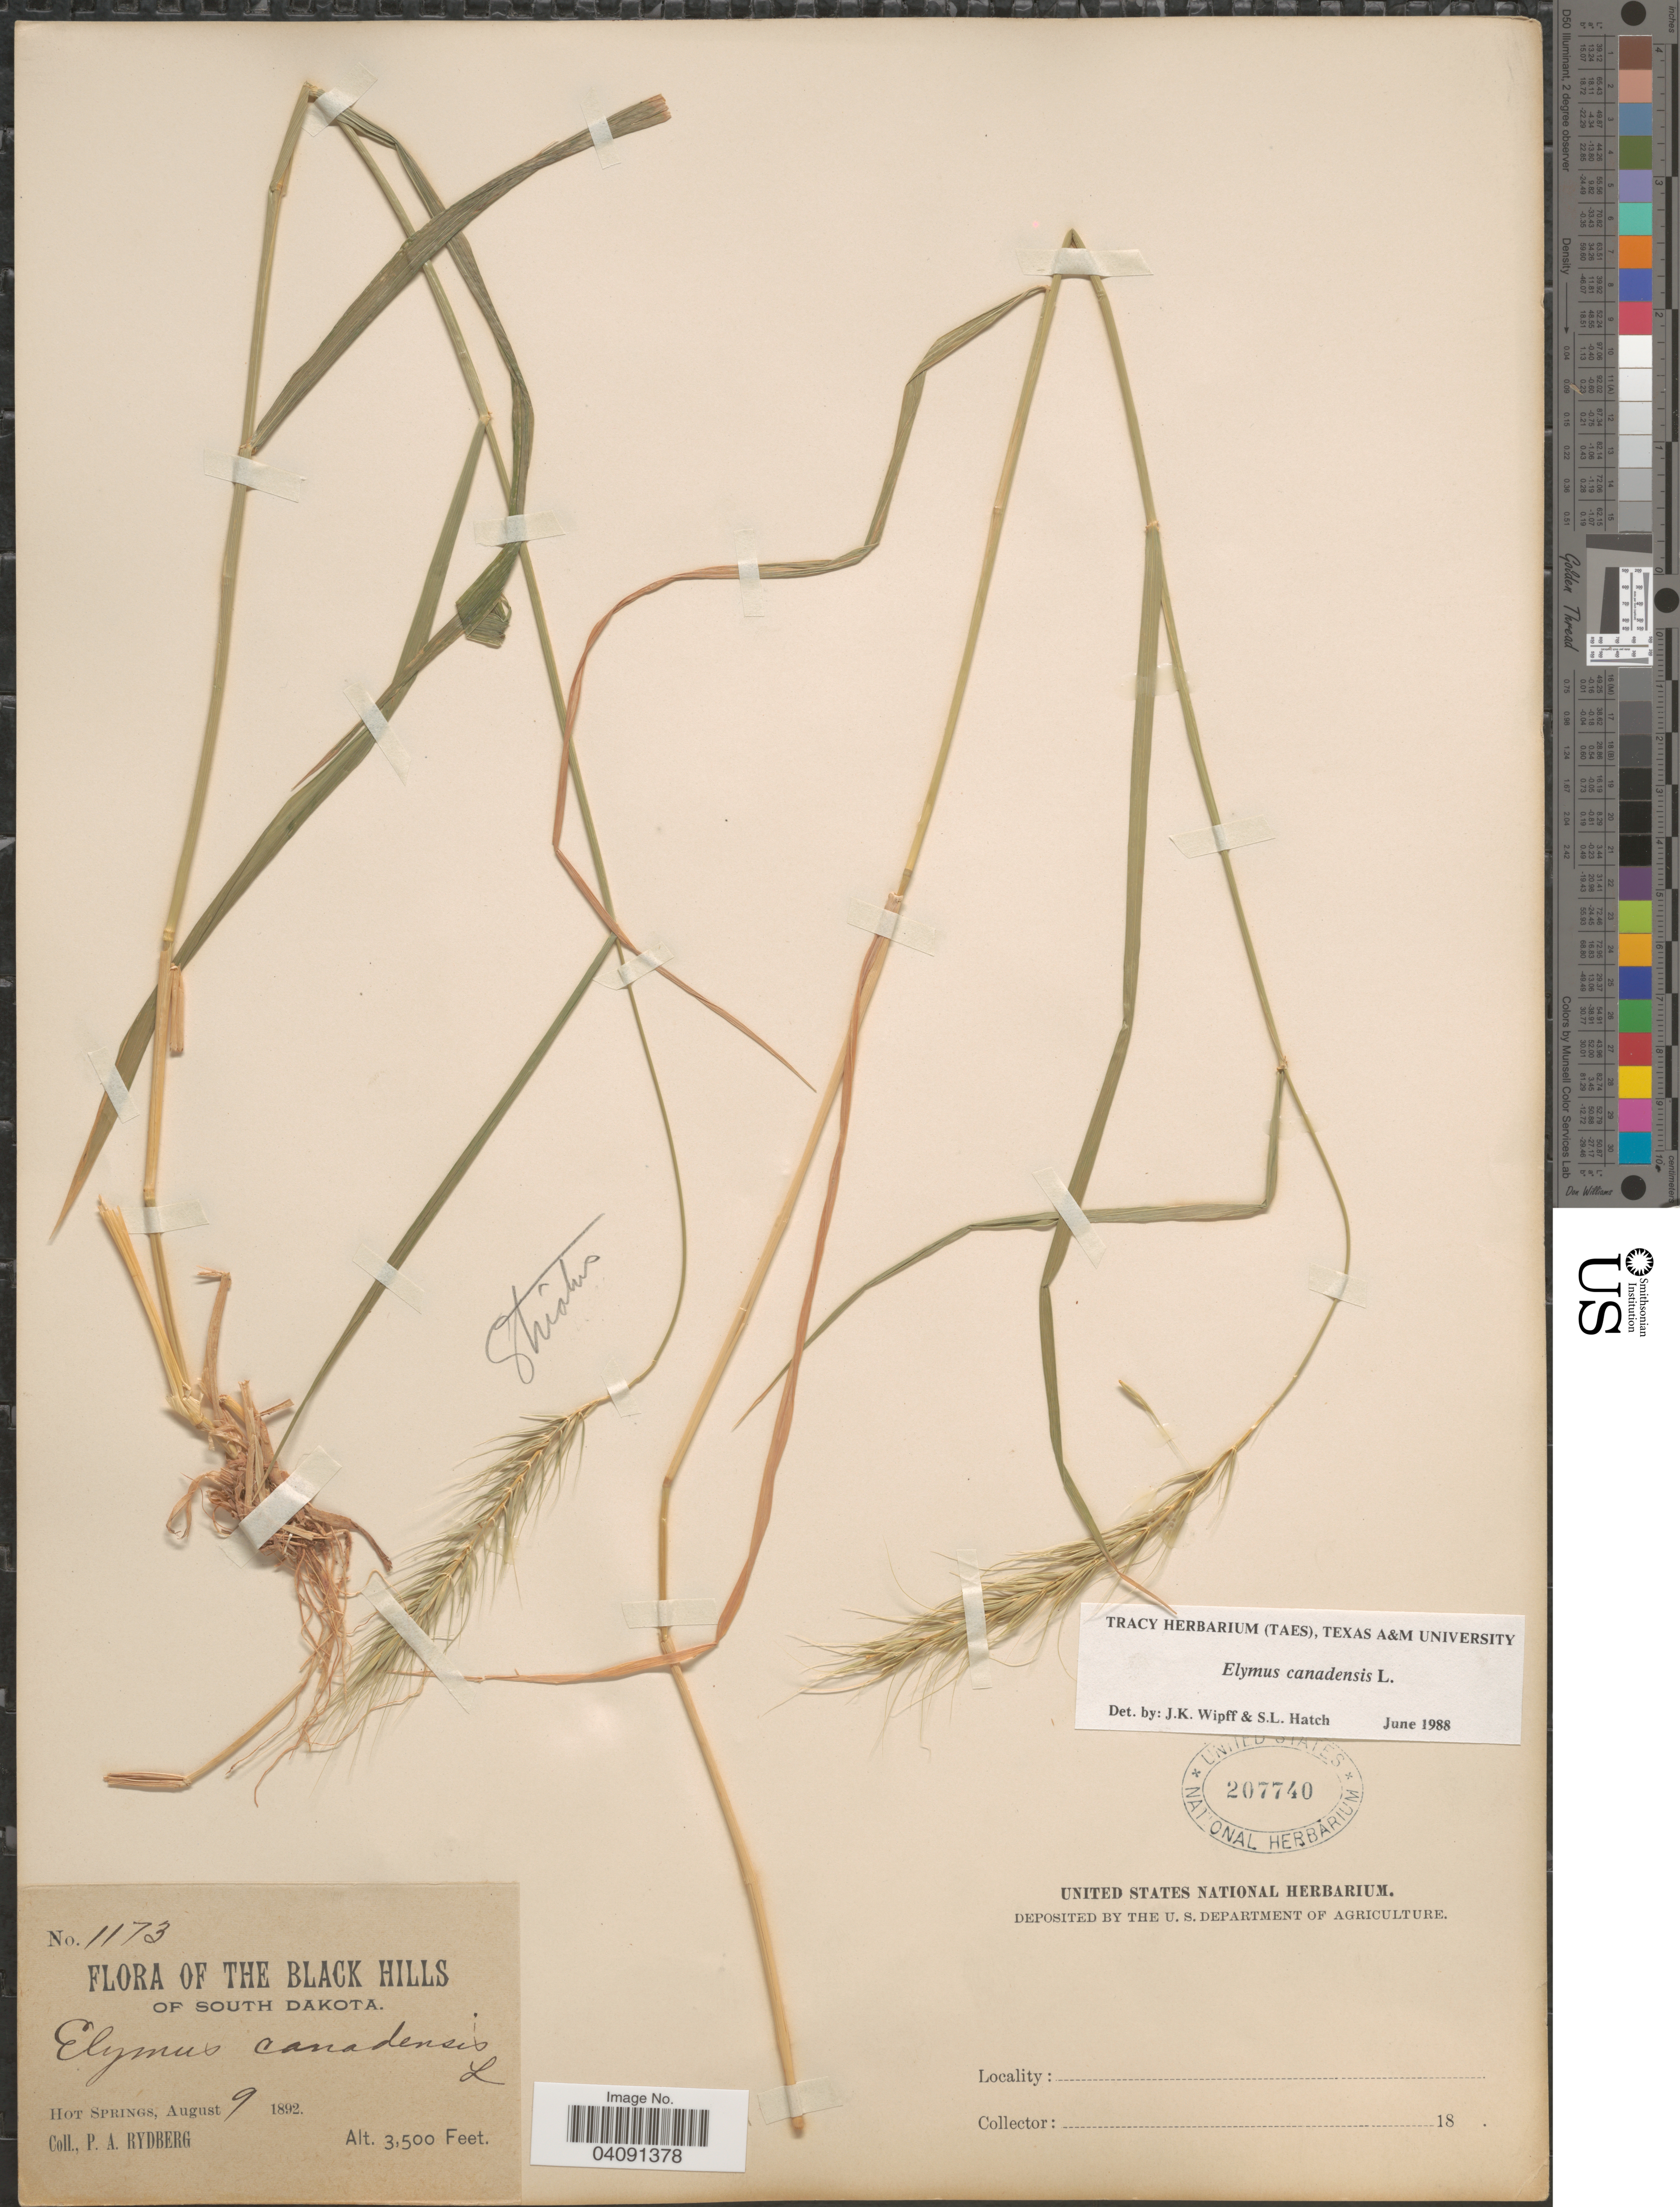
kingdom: Plantae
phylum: Tracheophyta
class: Liliopsida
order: Poales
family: Poaceae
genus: Elymus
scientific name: Elymus canadensis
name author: L.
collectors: P. A. Rydberg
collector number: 1173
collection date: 1892-08-09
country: United States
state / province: South Dakota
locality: Black Hills of South Dakota. Hot Springs.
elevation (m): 1067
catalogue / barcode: US 207740